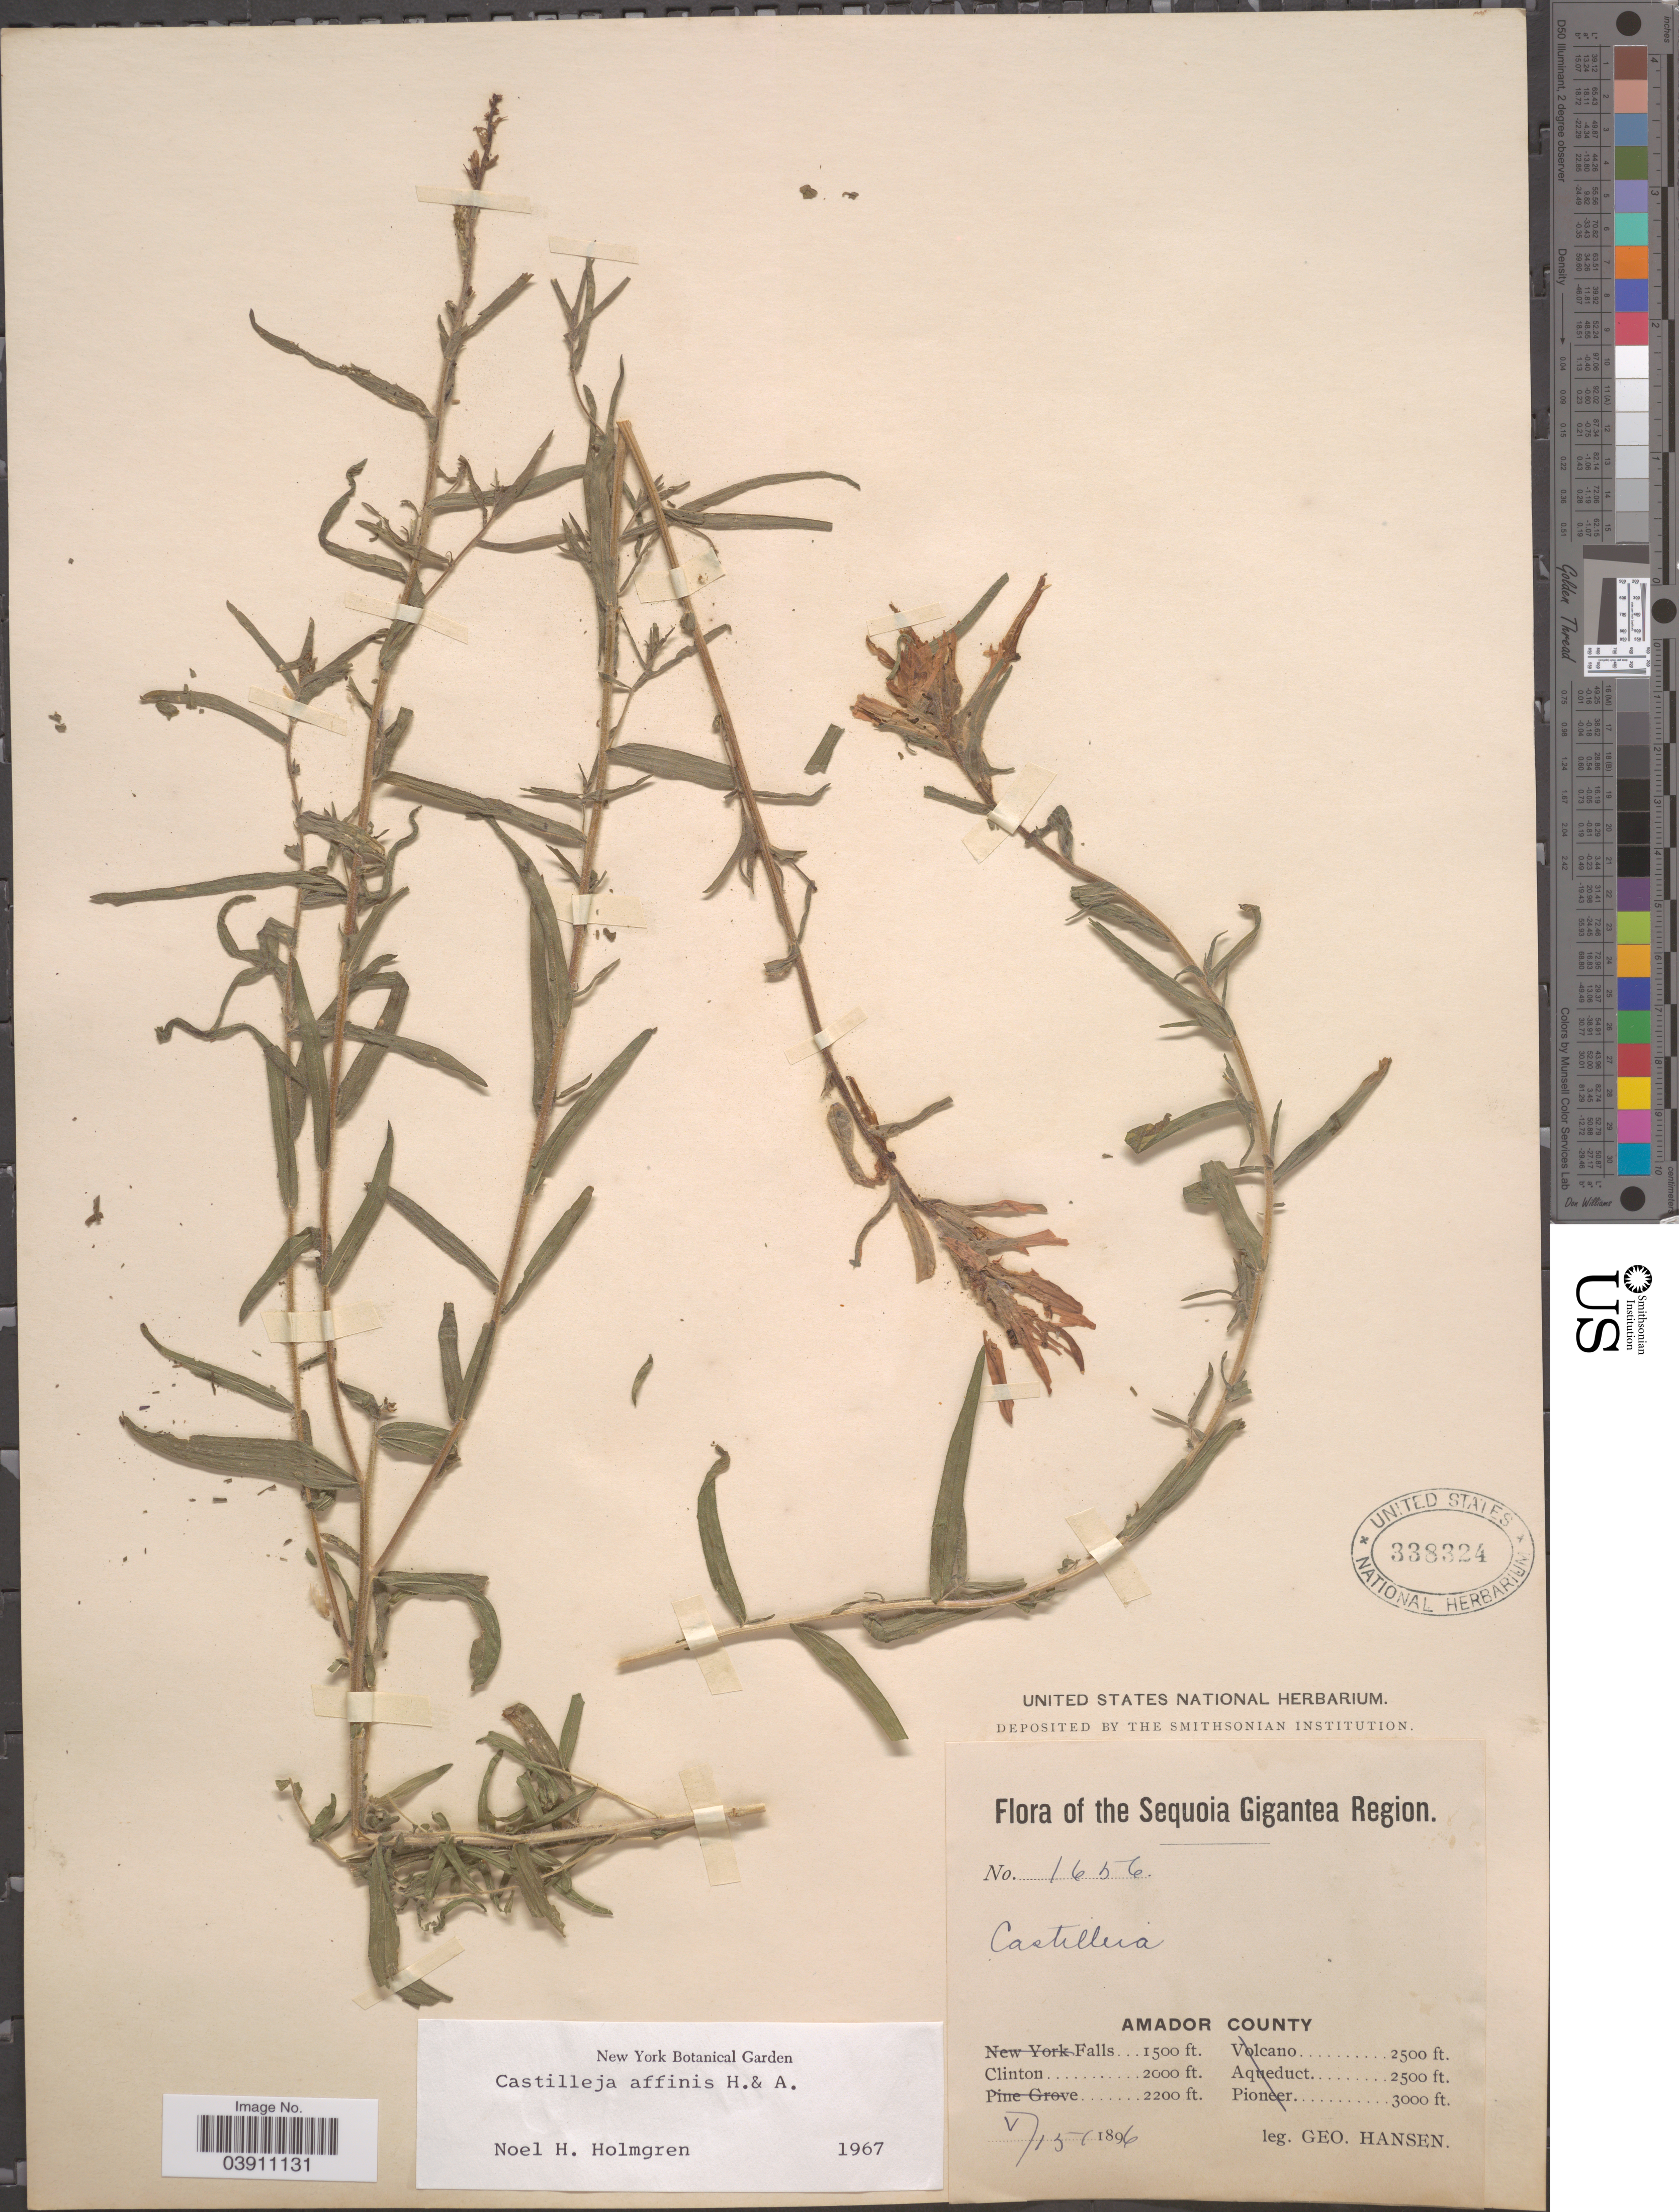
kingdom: Plantae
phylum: Tracheophyta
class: Magnoliopsida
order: Lamiales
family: Orobanchaceae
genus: Castilleja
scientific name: Castilleja affinis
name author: Hook. & Arn.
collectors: G. Hansen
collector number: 1656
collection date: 1896-05-15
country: United States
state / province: California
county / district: Amador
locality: The Sequoia Gigantea Region. Amador County. Clinton.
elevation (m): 610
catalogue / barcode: US 338324